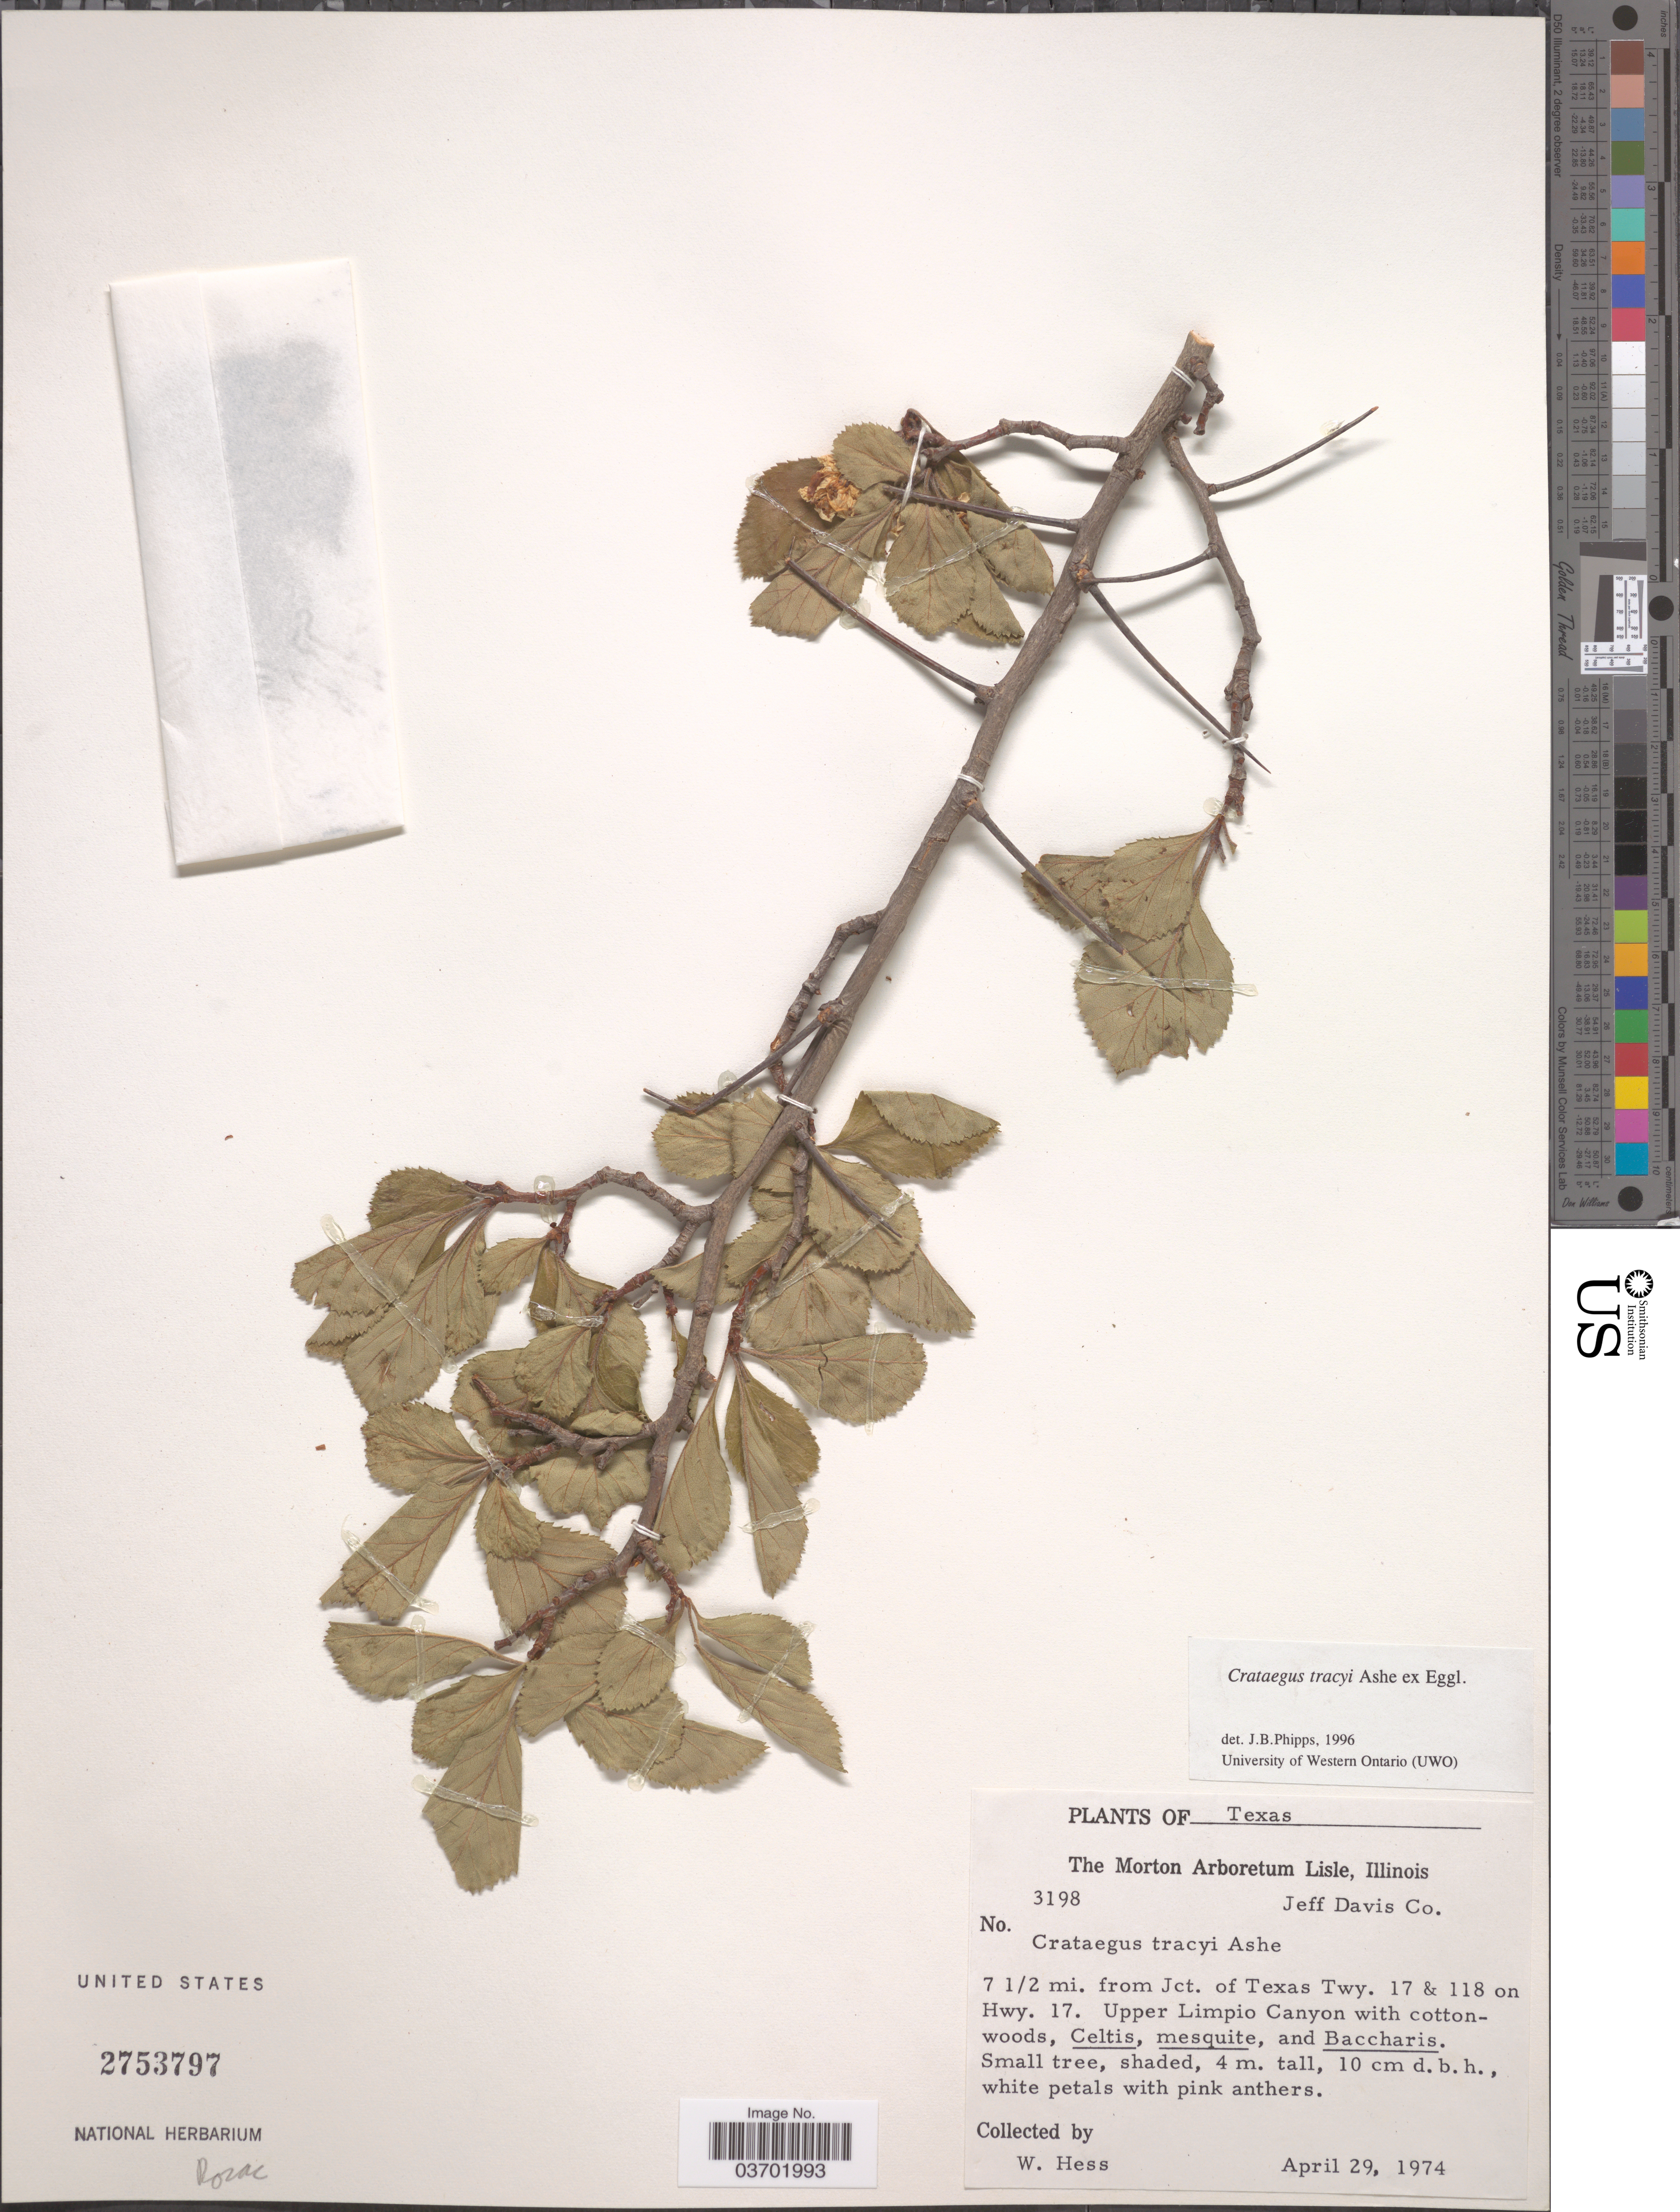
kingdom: Plantae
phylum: Tracheophyta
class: Magnoliopsida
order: Rosales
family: Rosaceae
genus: Crataegus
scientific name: Crataegus tracyi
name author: Ashe ex Eggl.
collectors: W. Hess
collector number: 3198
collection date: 1974-04-29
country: United States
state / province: Texas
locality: Jeff Davis Co. 7 1/2 mi. from Jct. of Texas Twy. 17 & 118 on Hwy. 17. Upper Limpio Canyon.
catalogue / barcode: US 2753797